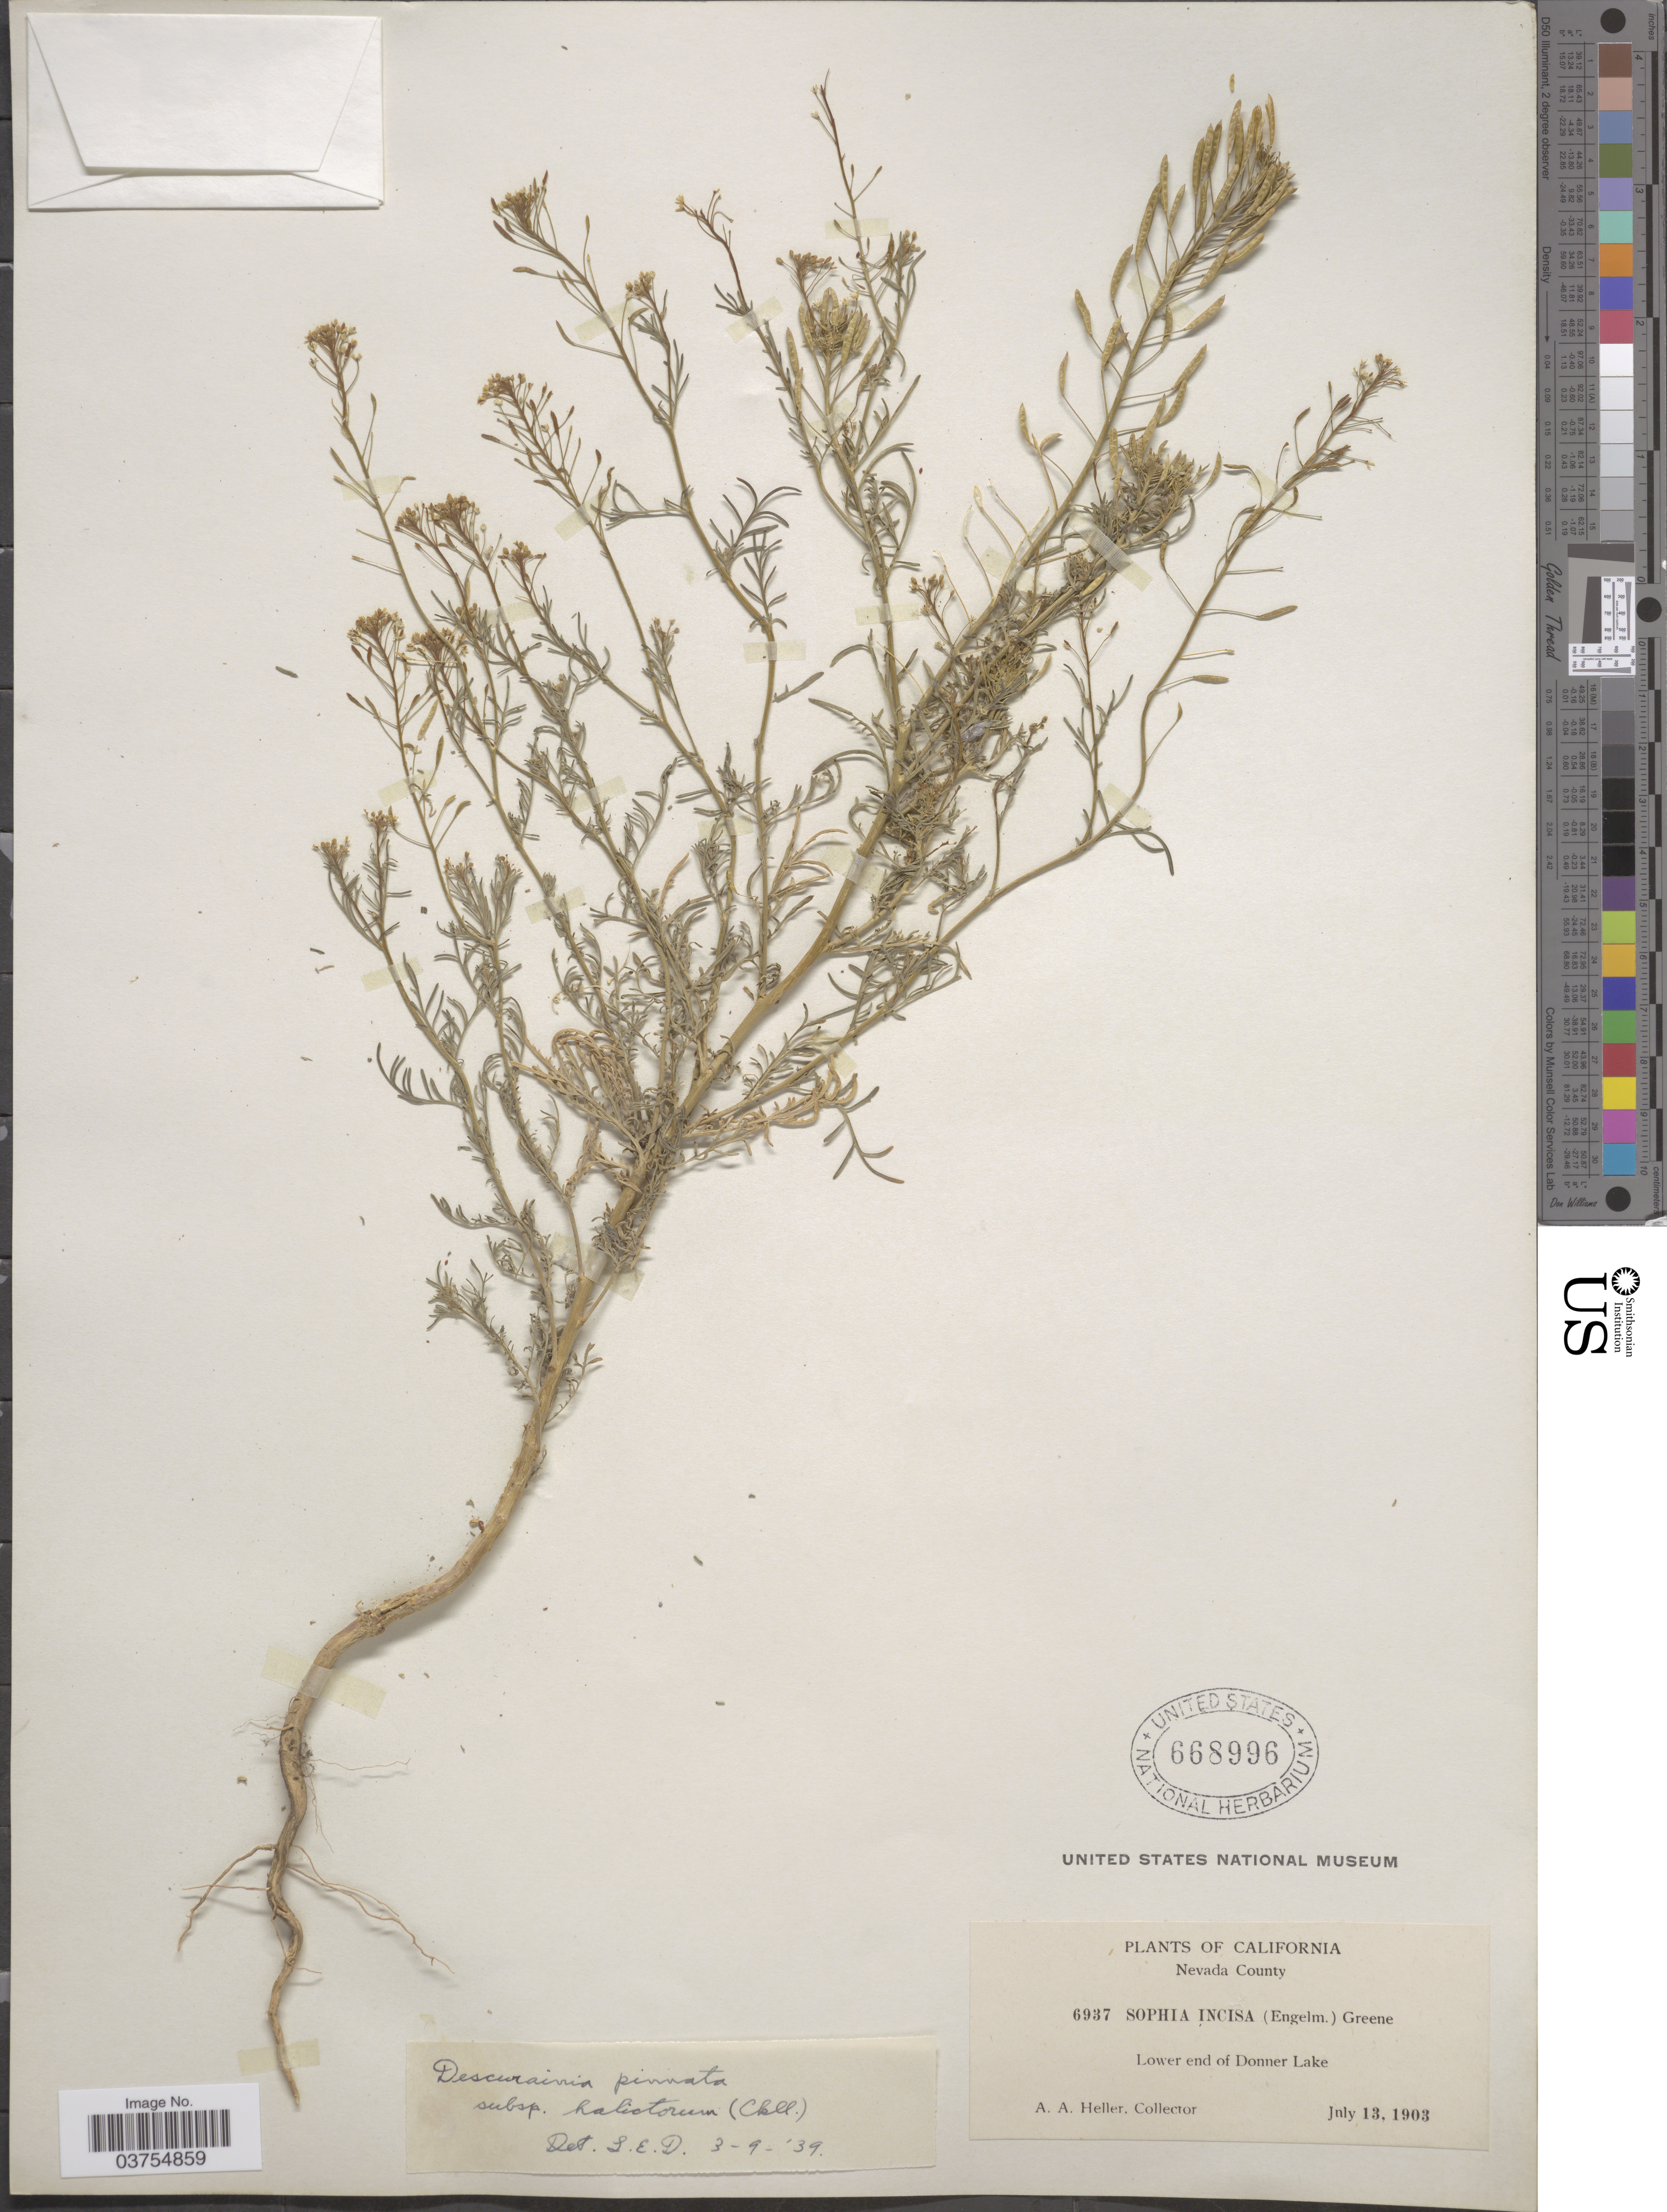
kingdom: Plantae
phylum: Tracheophyta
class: Magnoliopsida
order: Brassicales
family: Brassicaceae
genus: Descurainia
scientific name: Descurainia pinnata subsp. halictorum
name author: (Cockerell) Detling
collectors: A. A. Heller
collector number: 6937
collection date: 1903-07-13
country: United States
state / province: California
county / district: Nevada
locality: Nevada County. Lower end of Donner Lake.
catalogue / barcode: US 668996